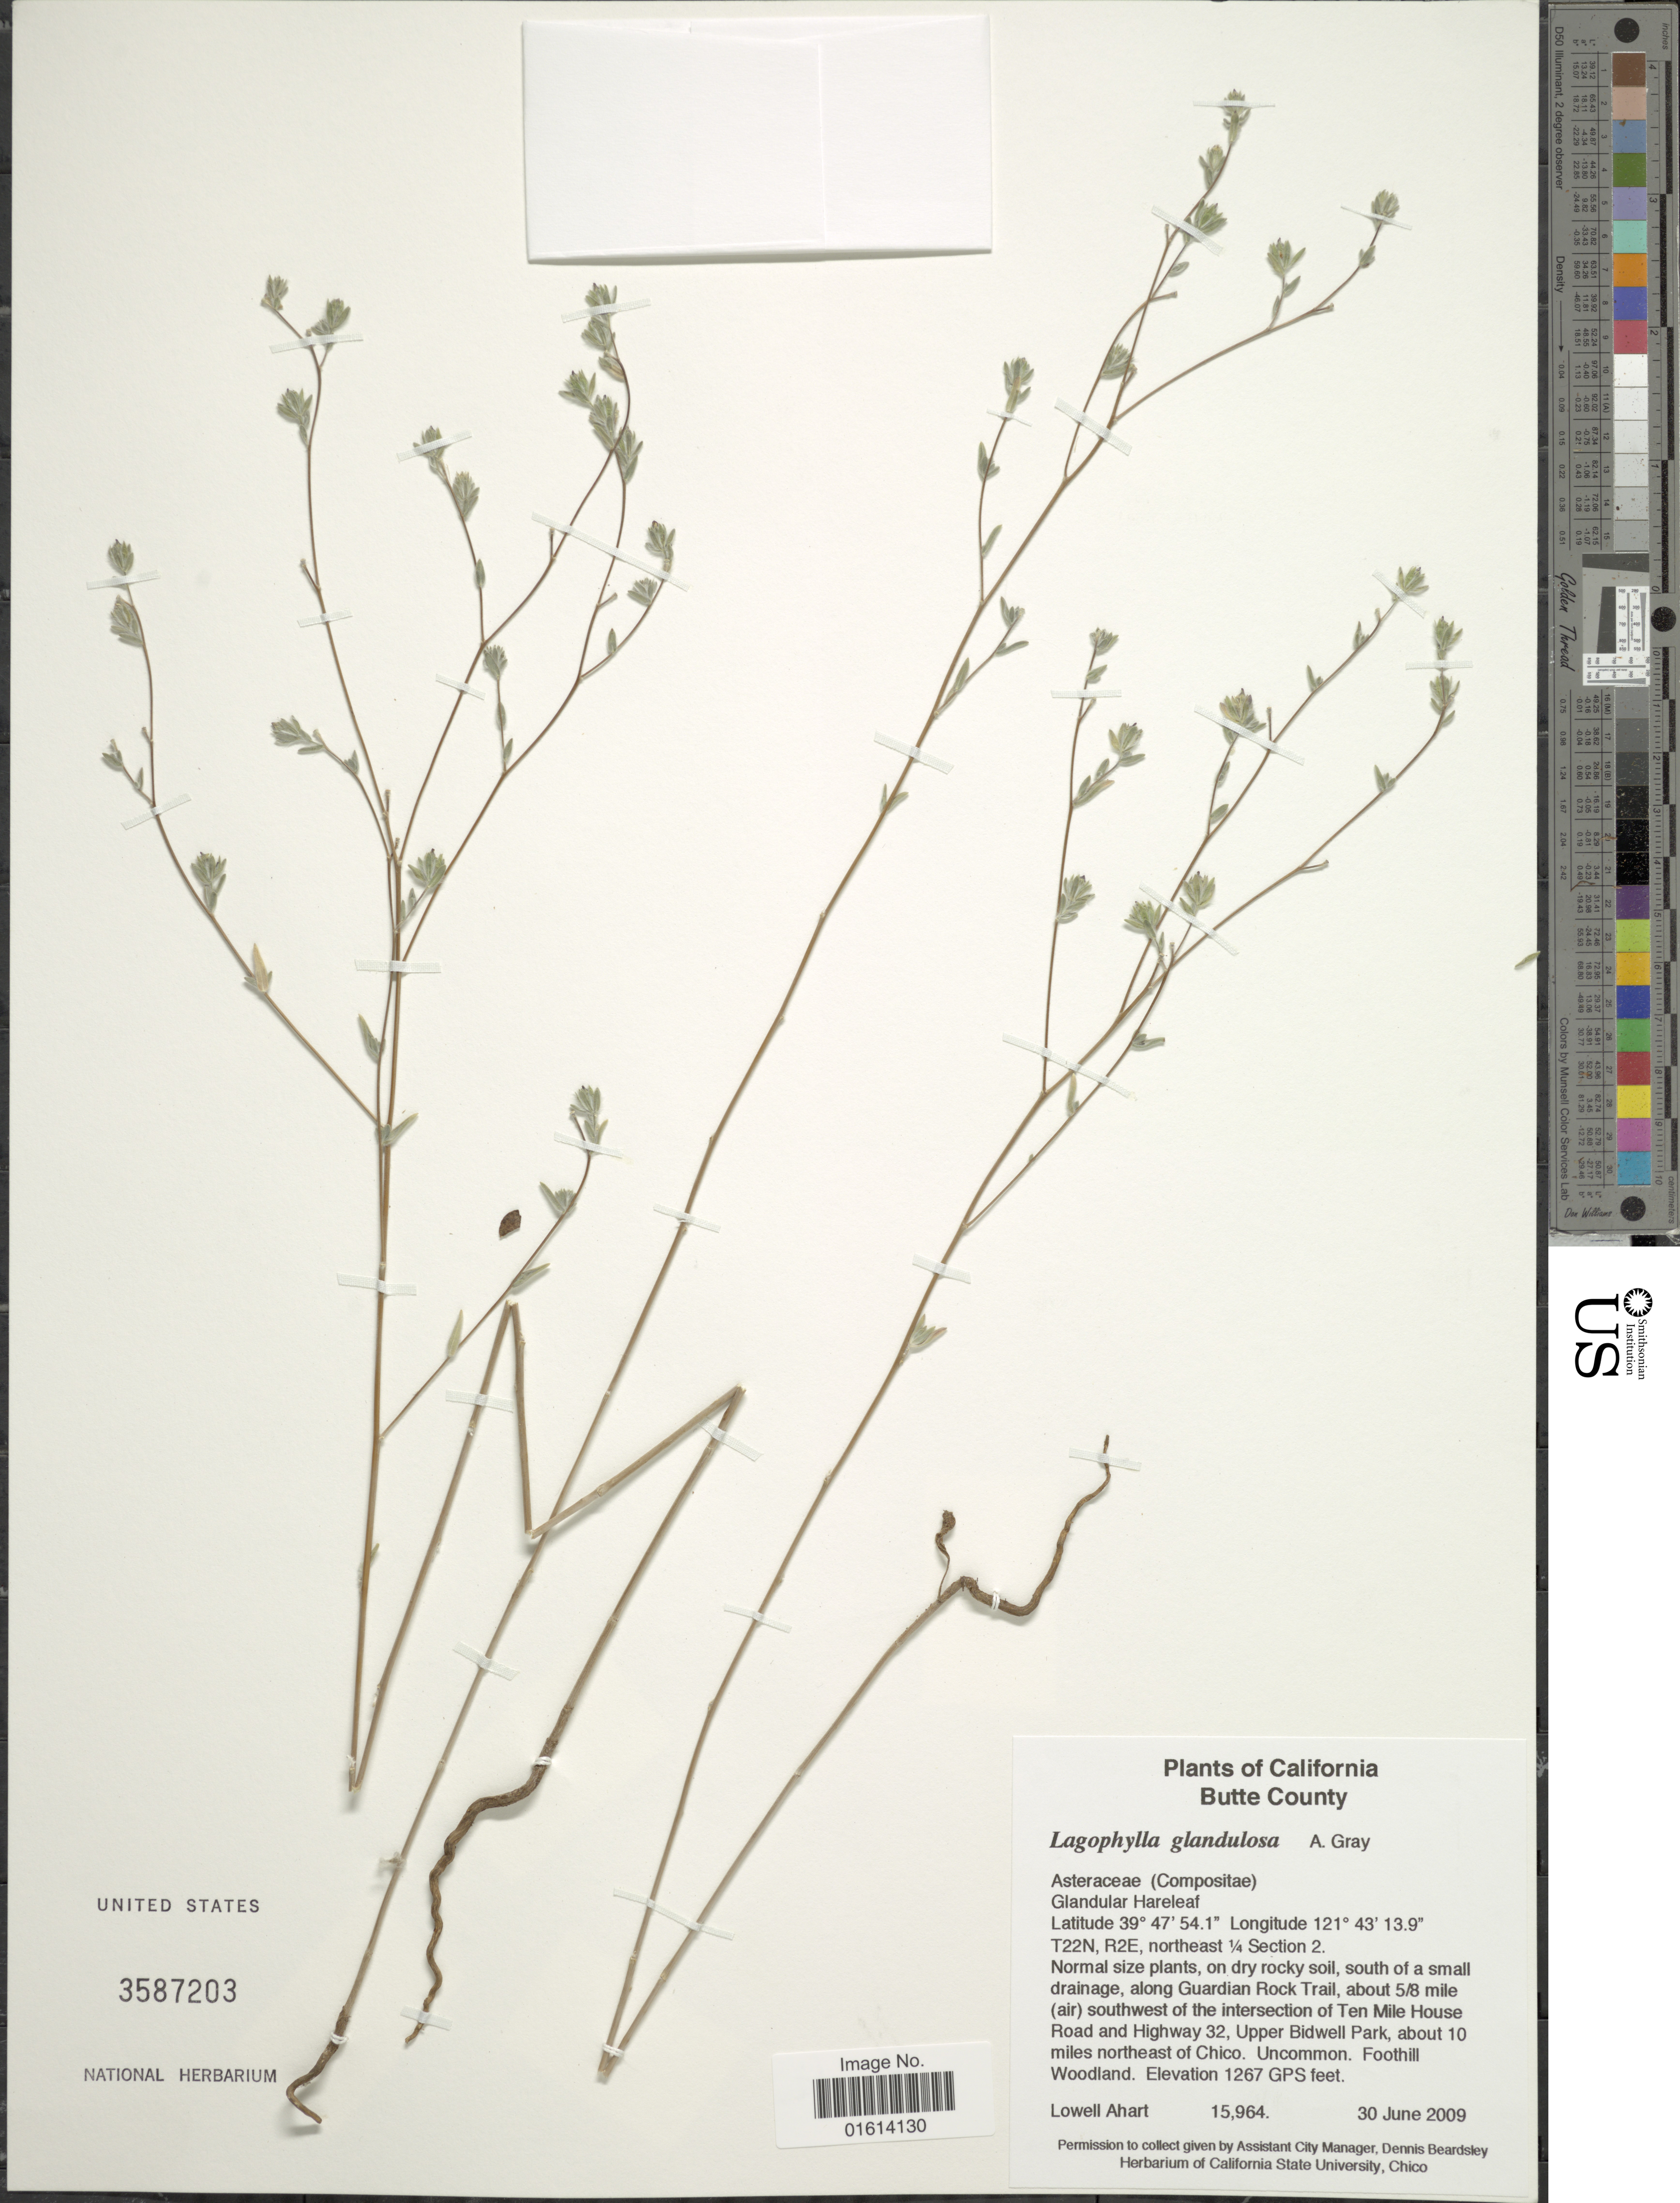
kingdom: Plantae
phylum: Tracheophyta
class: Magnoliopsida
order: Asterales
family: Asteraceae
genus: Lagophylla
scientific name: Lagophylla glandulosa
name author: A. Gray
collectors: L. Ahart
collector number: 15964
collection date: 2009-06-30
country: United States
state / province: California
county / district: Butte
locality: Butte County, T22N, R2E, northeast 1/4 Section 2, along Guardian Rock Trail, about 5/8 mile (air) southwest of the intersection of Ten Mile House Road and Highway 32, upper Bidwell Park, about 10 miles northeast of Chico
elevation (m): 386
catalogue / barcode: US 3587203